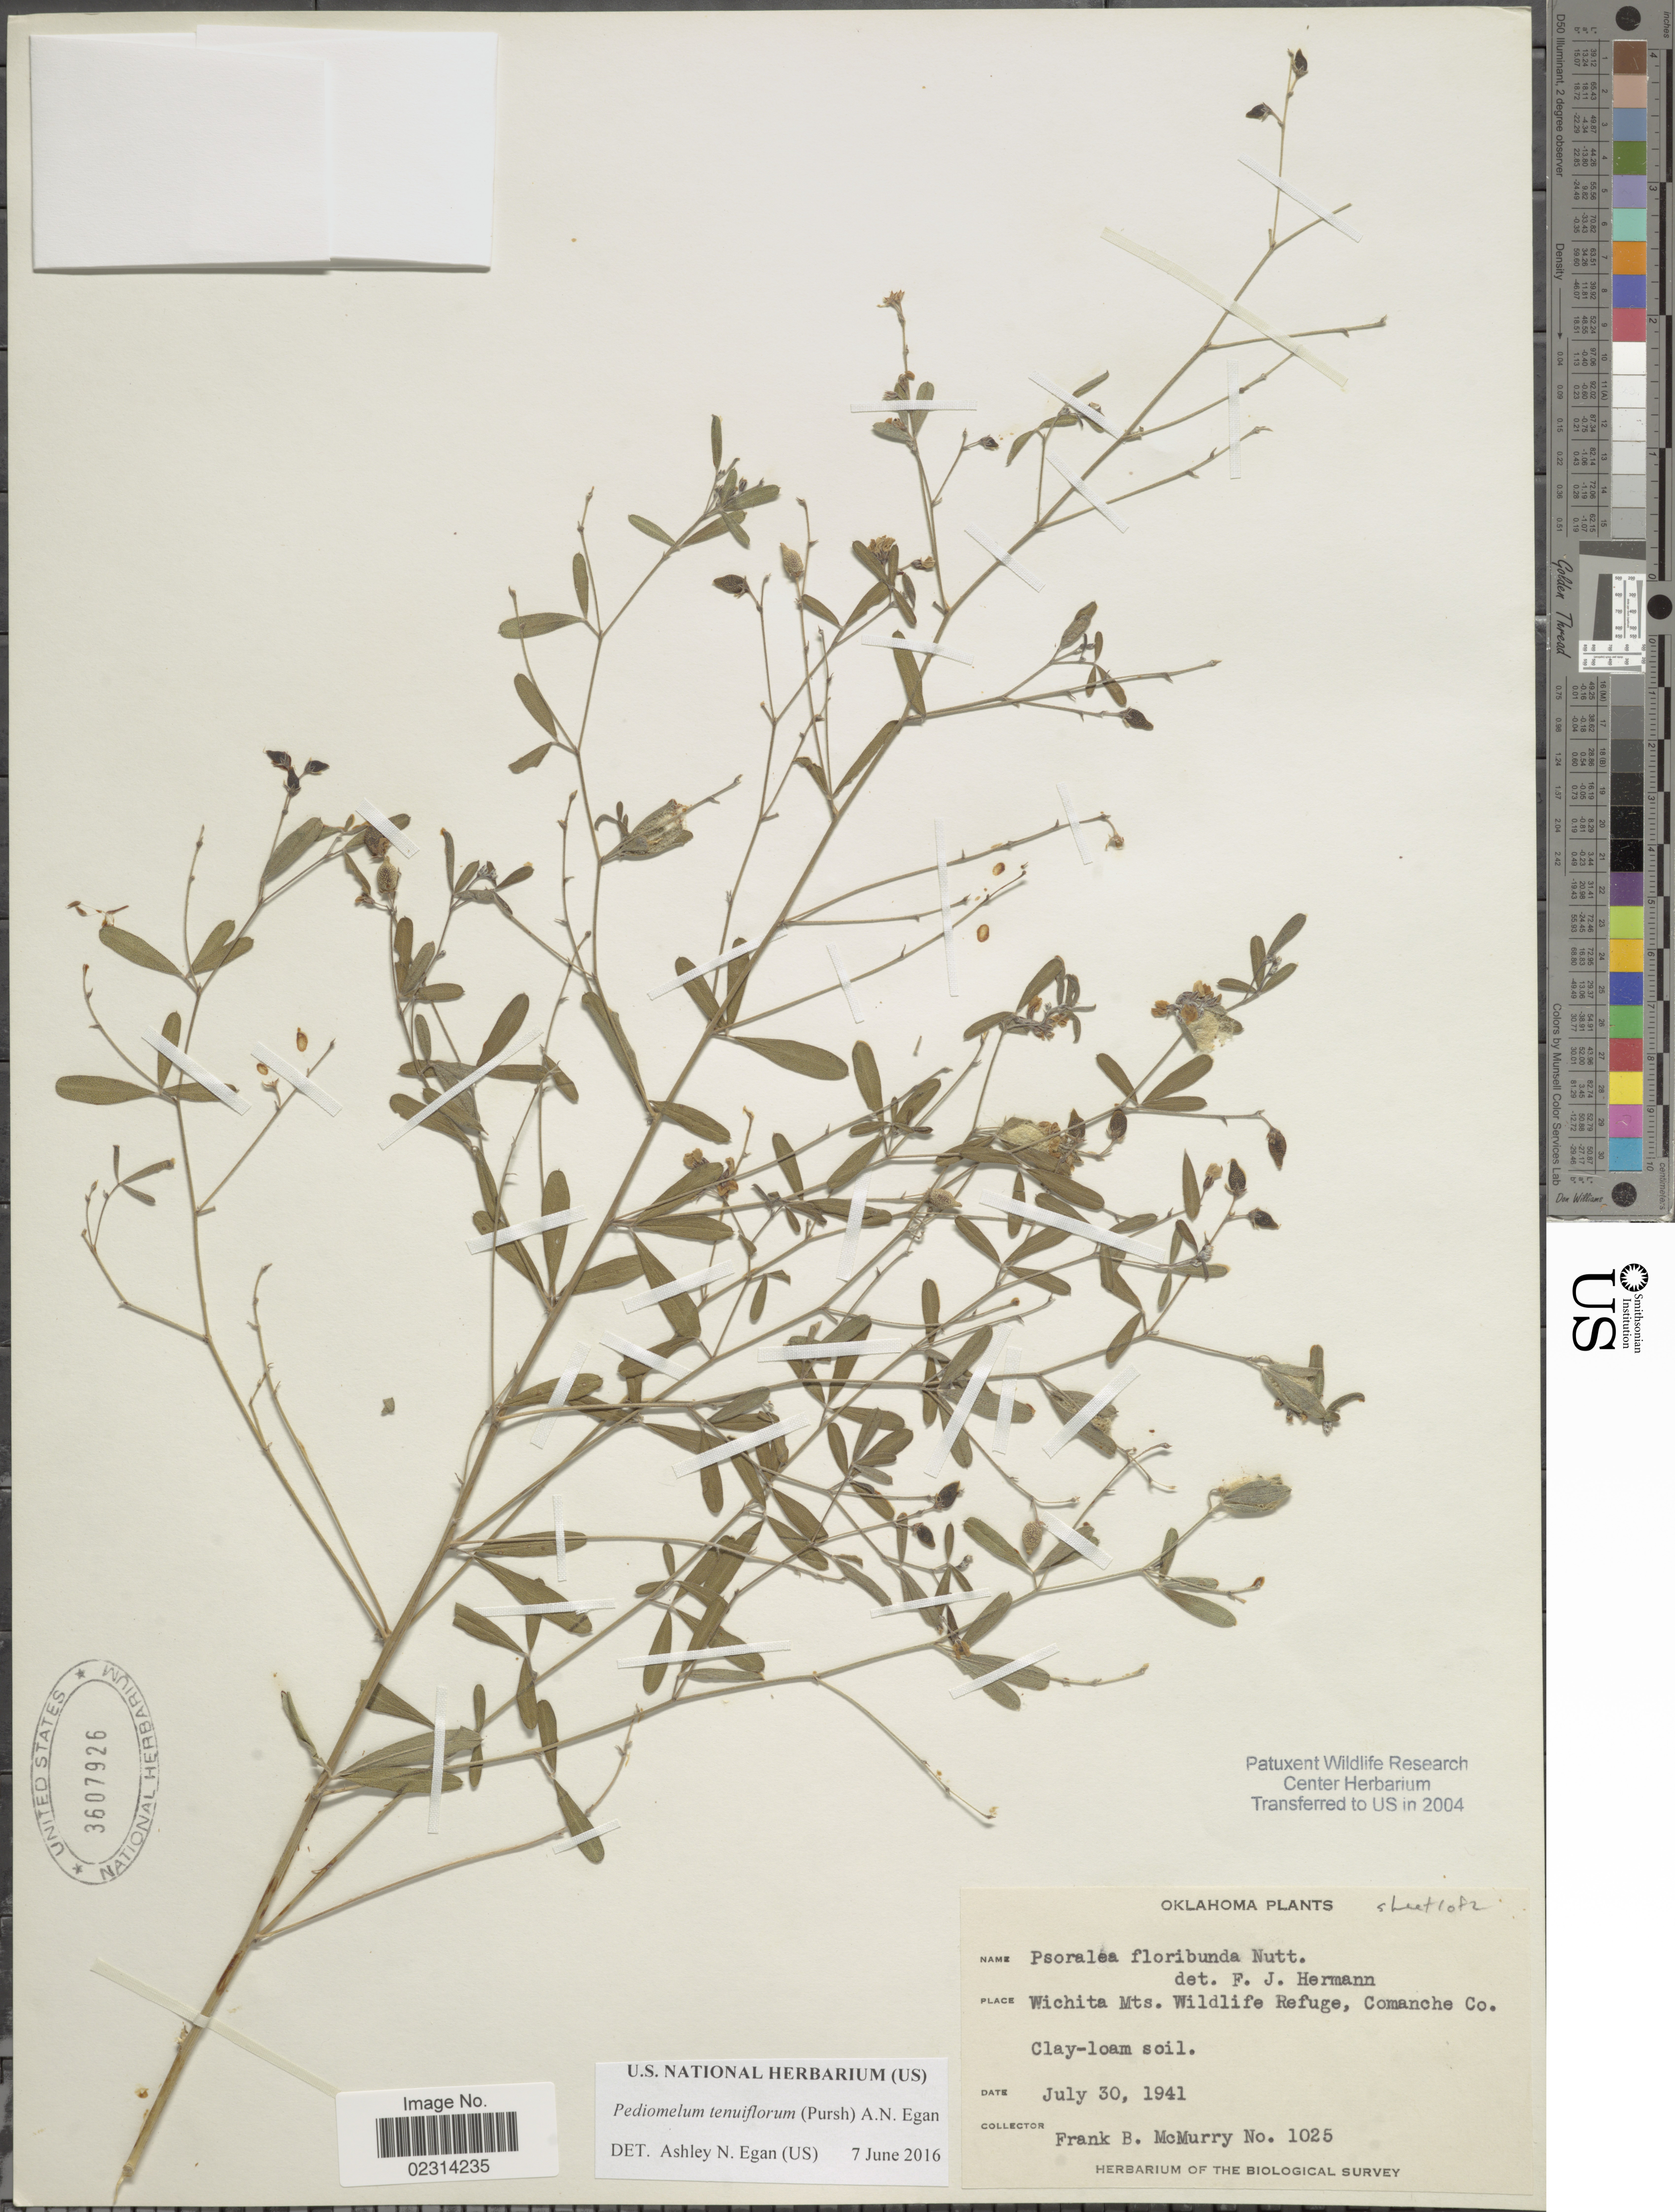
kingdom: Plantae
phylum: Tracheophyta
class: Magnoliopsida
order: Fabales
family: Fabaceae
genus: Psoralidium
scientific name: Psoralidium tenuiflorum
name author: (Pursh) Rydb.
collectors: F. B. McMurry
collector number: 1025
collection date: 1941-07-30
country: United States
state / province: Oklahoma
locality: Wichita Mts. Wildlife Refuge, Comanche Co.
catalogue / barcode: US 3607926